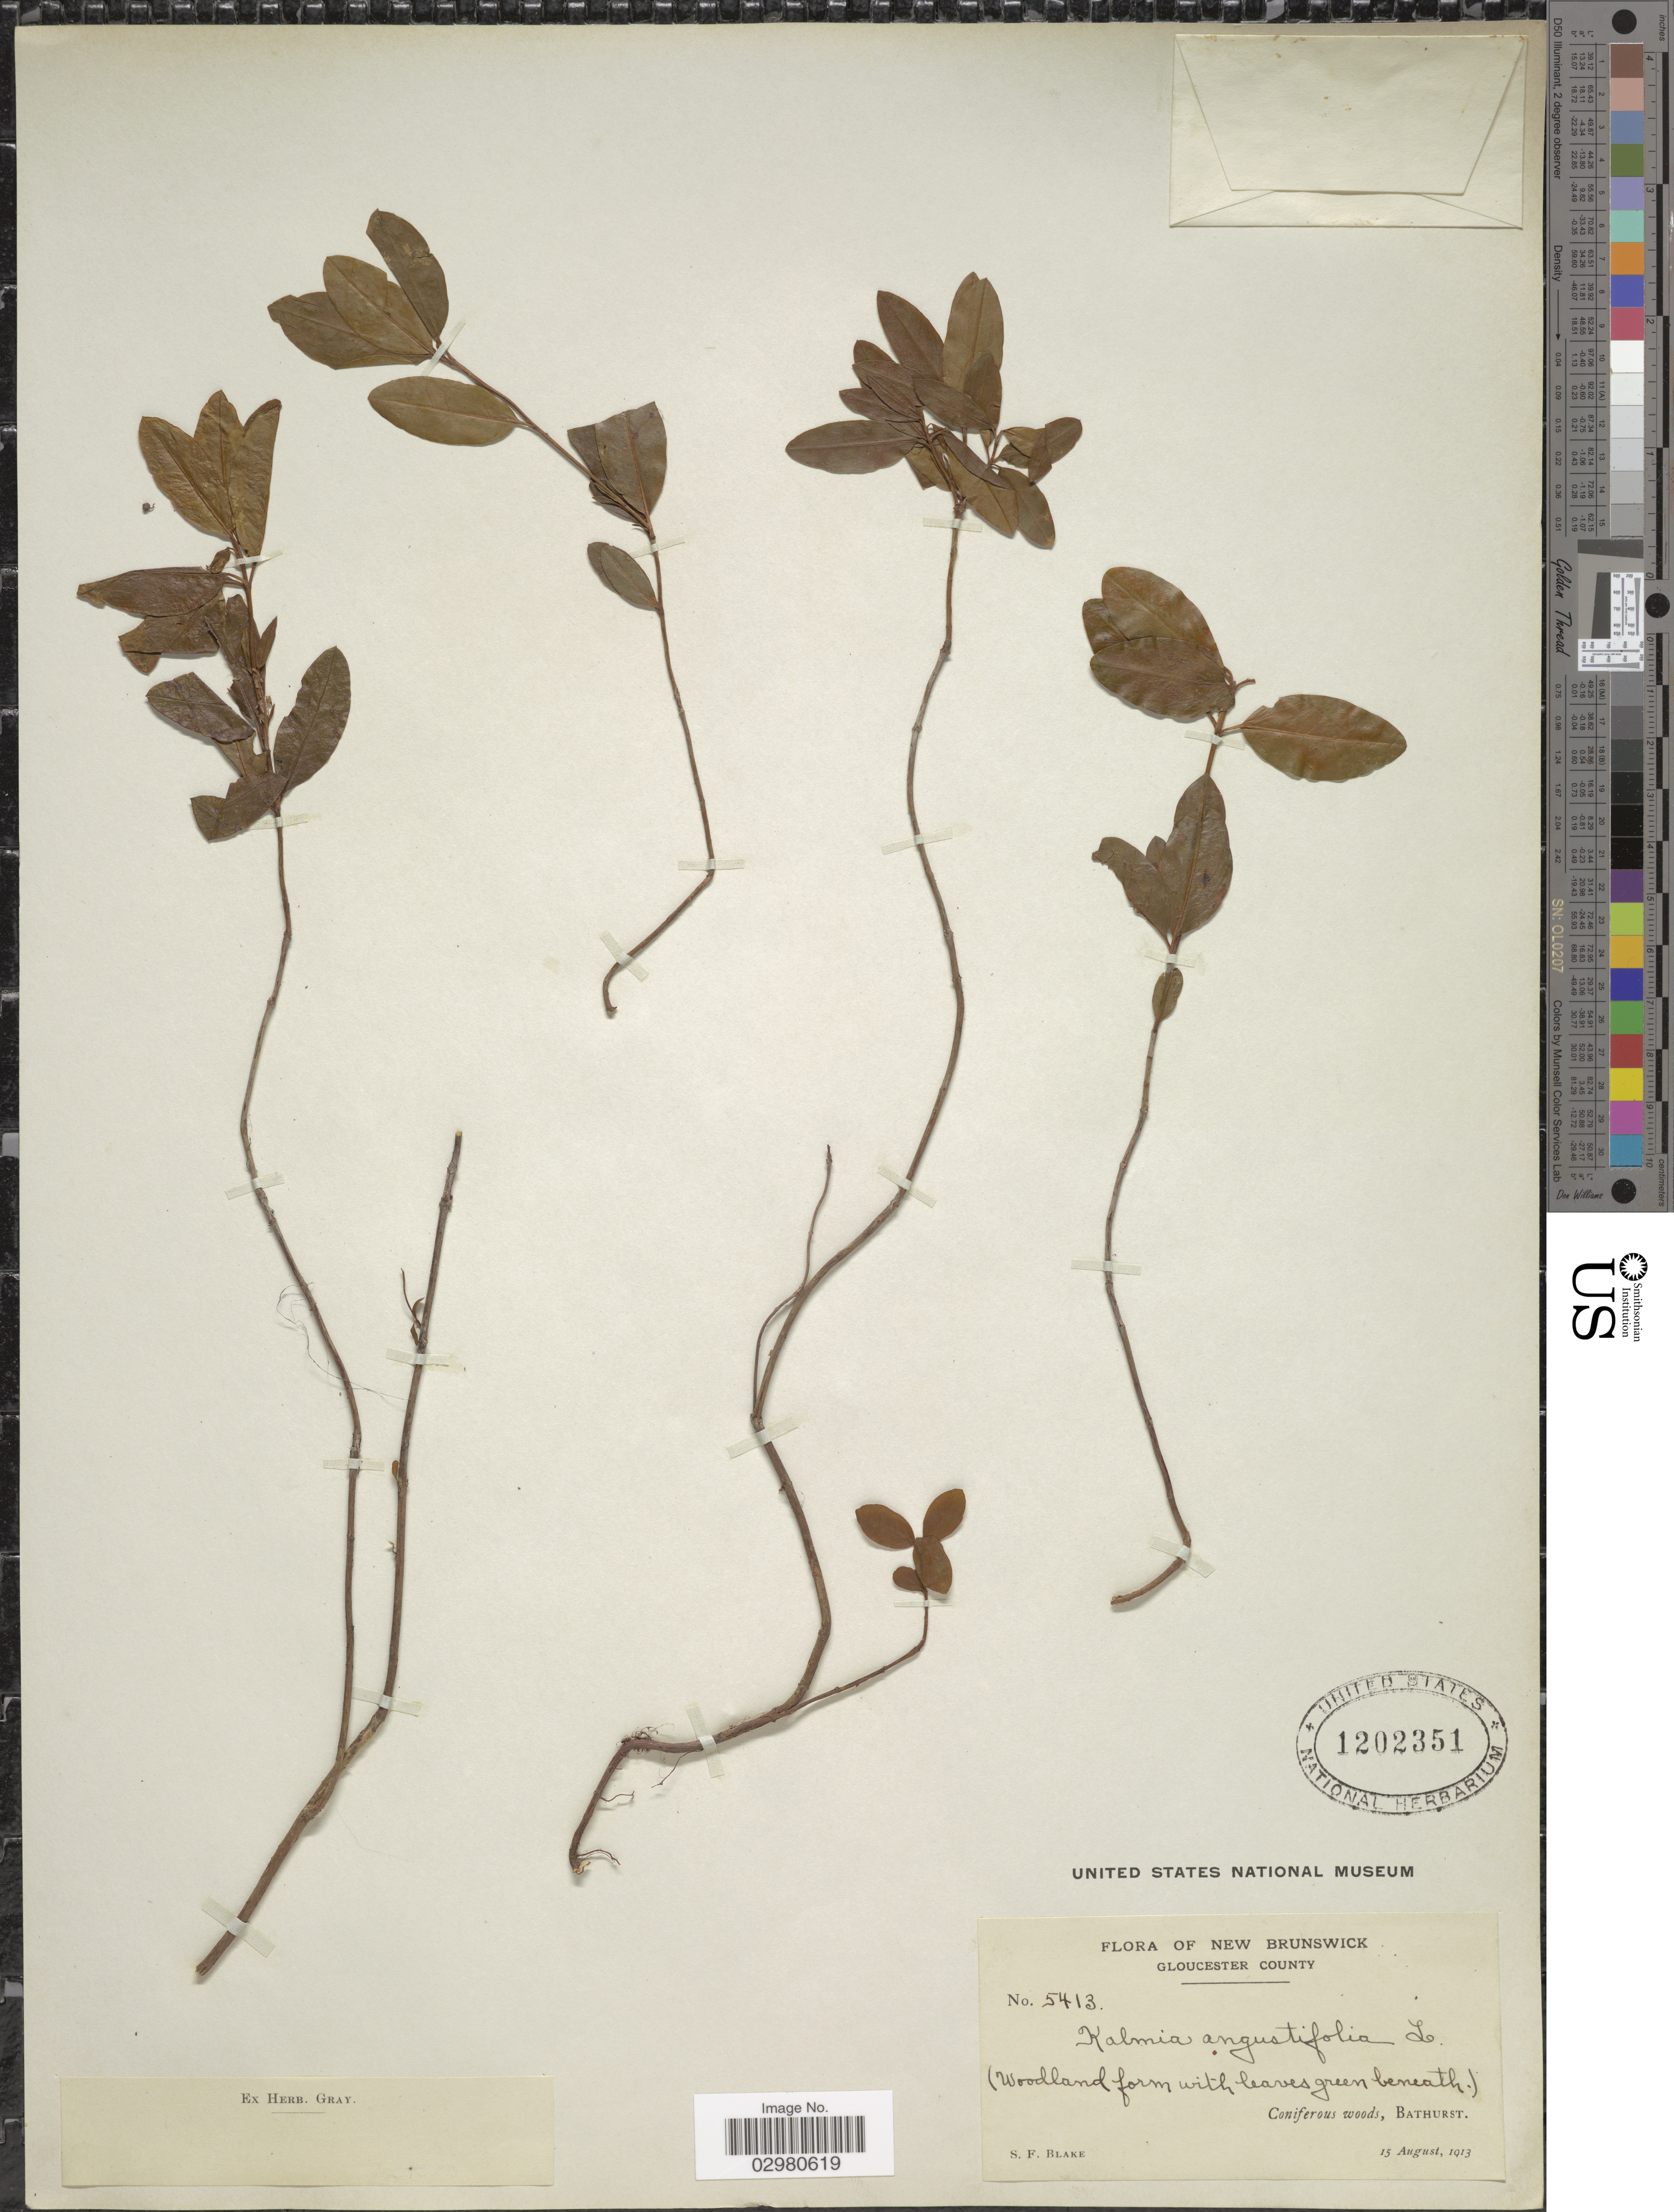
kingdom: Plantae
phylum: Tracheophyta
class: Magnoliopsida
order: Ericales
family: Ericaceae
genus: Kalmia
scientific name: Kalmia angustifolia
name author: L.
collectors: S. Blake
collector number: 5413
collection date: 1913-08-15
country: Canada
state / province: New Brunswick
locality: Gloucester County. Bathurst.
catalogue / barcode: US 1202351